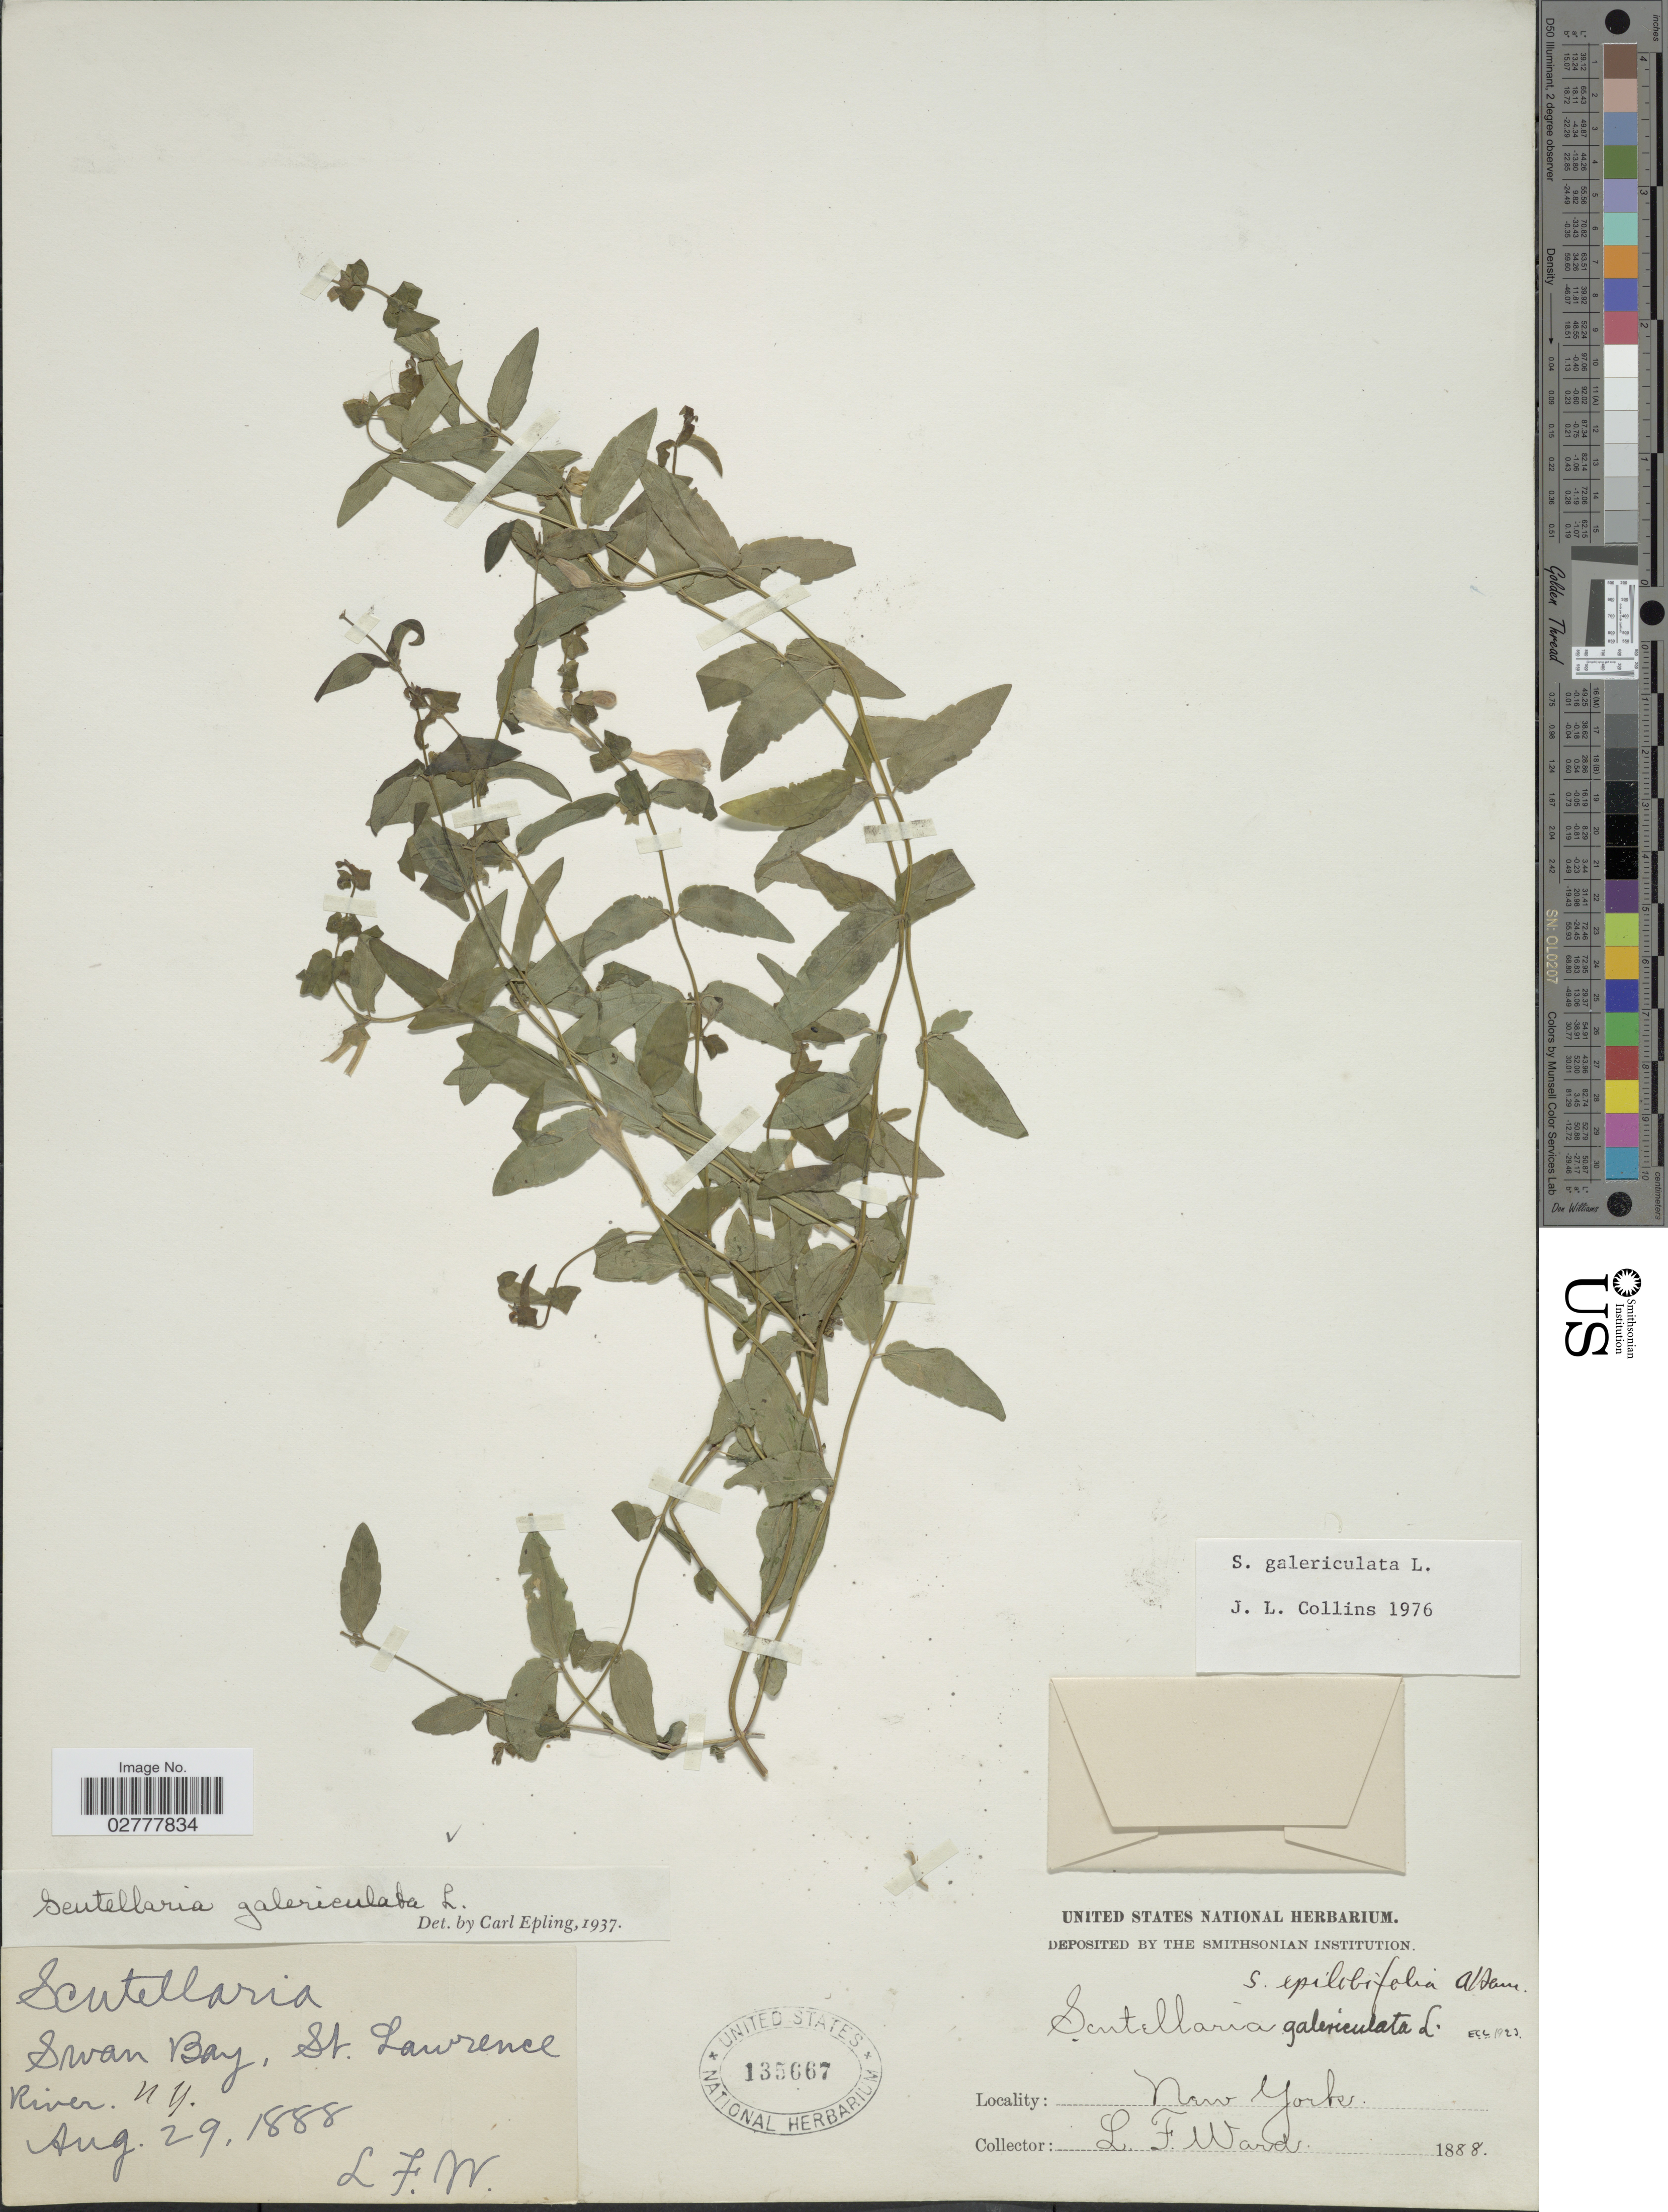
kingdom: Plantae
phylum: Tracheophyta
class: Magnoliopsida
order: Lamiales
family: Lamiaceae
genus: Scutellaria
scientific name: Scutellaria galericulata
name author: L.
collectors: L. Ward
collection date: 1888-08-29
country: United States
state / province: New York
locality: Swan Bay, St. Lawrence River.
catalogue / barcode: US 135667